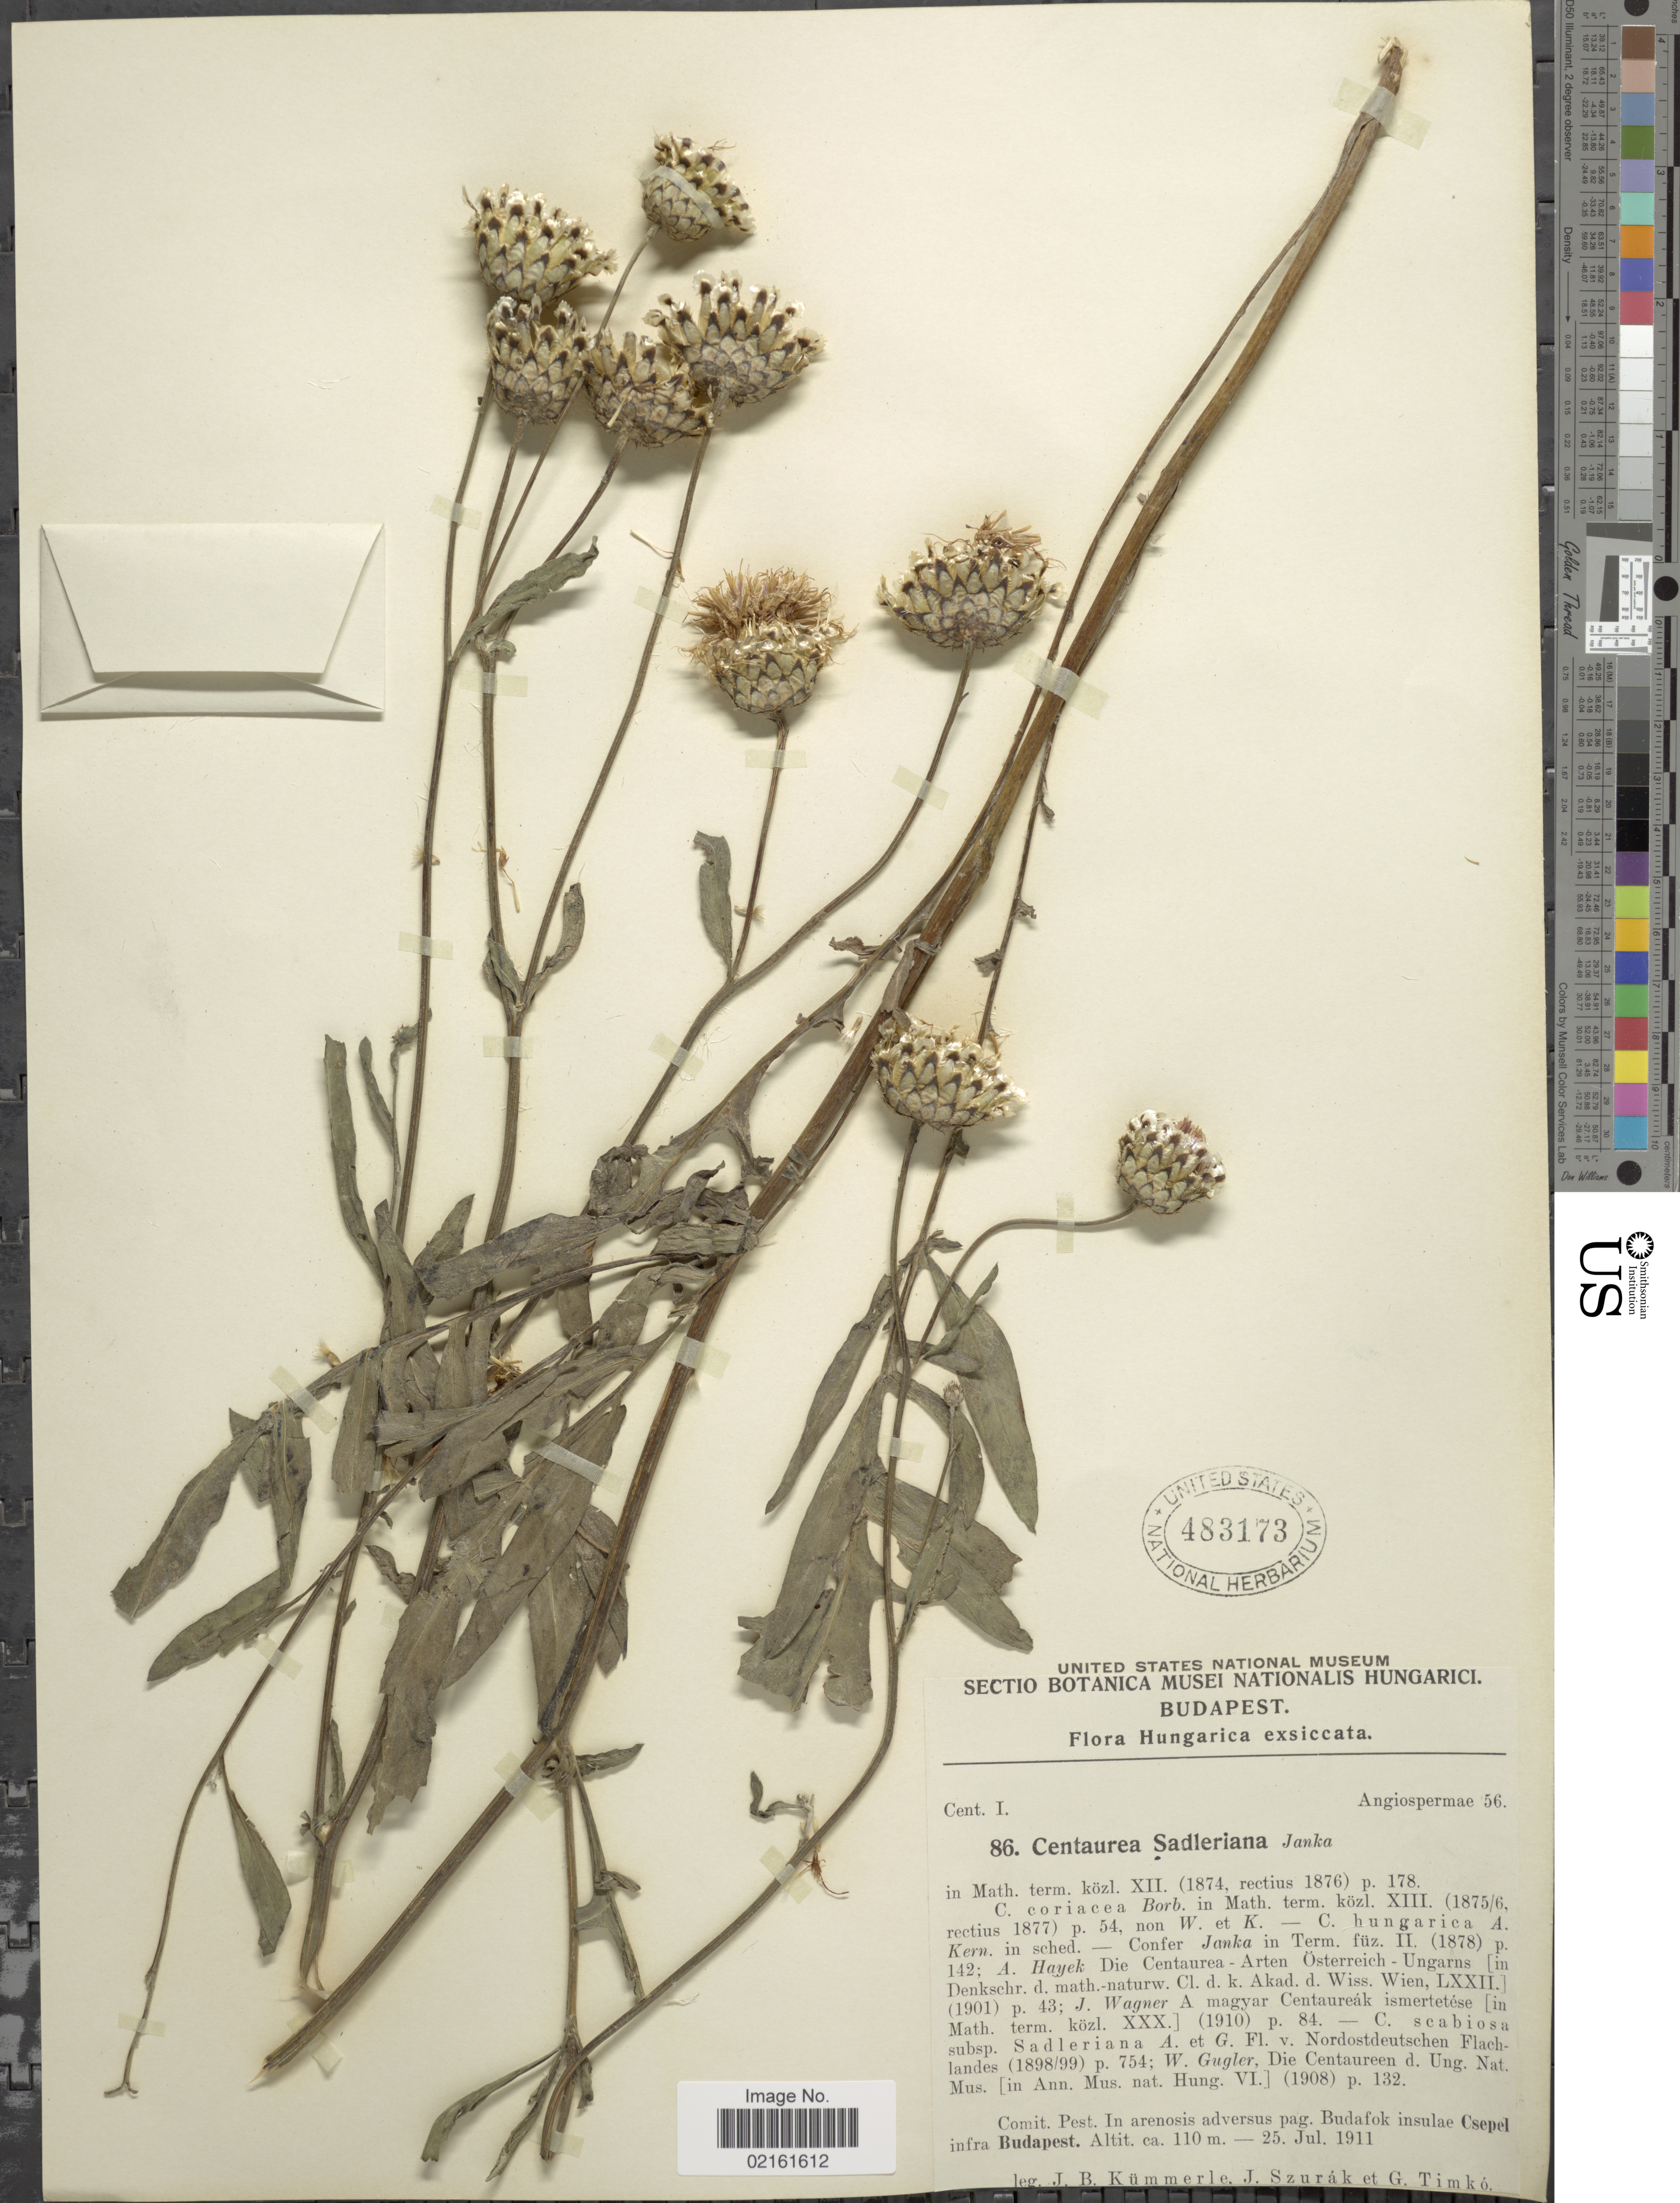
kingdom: Plantae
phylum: Tracheophyta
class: Magnoliopsida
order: Asterales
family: Asteraceae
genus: Centaurea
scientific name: Centaurea scabiosa subsp. sadleriana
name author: (Janka) Asch. & Graebn.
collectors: J. Kummerle, J. Szurak & G. Timko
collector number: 86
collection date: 1911-07-25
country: Hungary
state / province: Budapest, Capital District of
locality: Comit. Pest. In arenosis adversus pag. Budafok insulae Csepel infra Budapest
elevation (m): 110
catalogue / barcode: US 483173